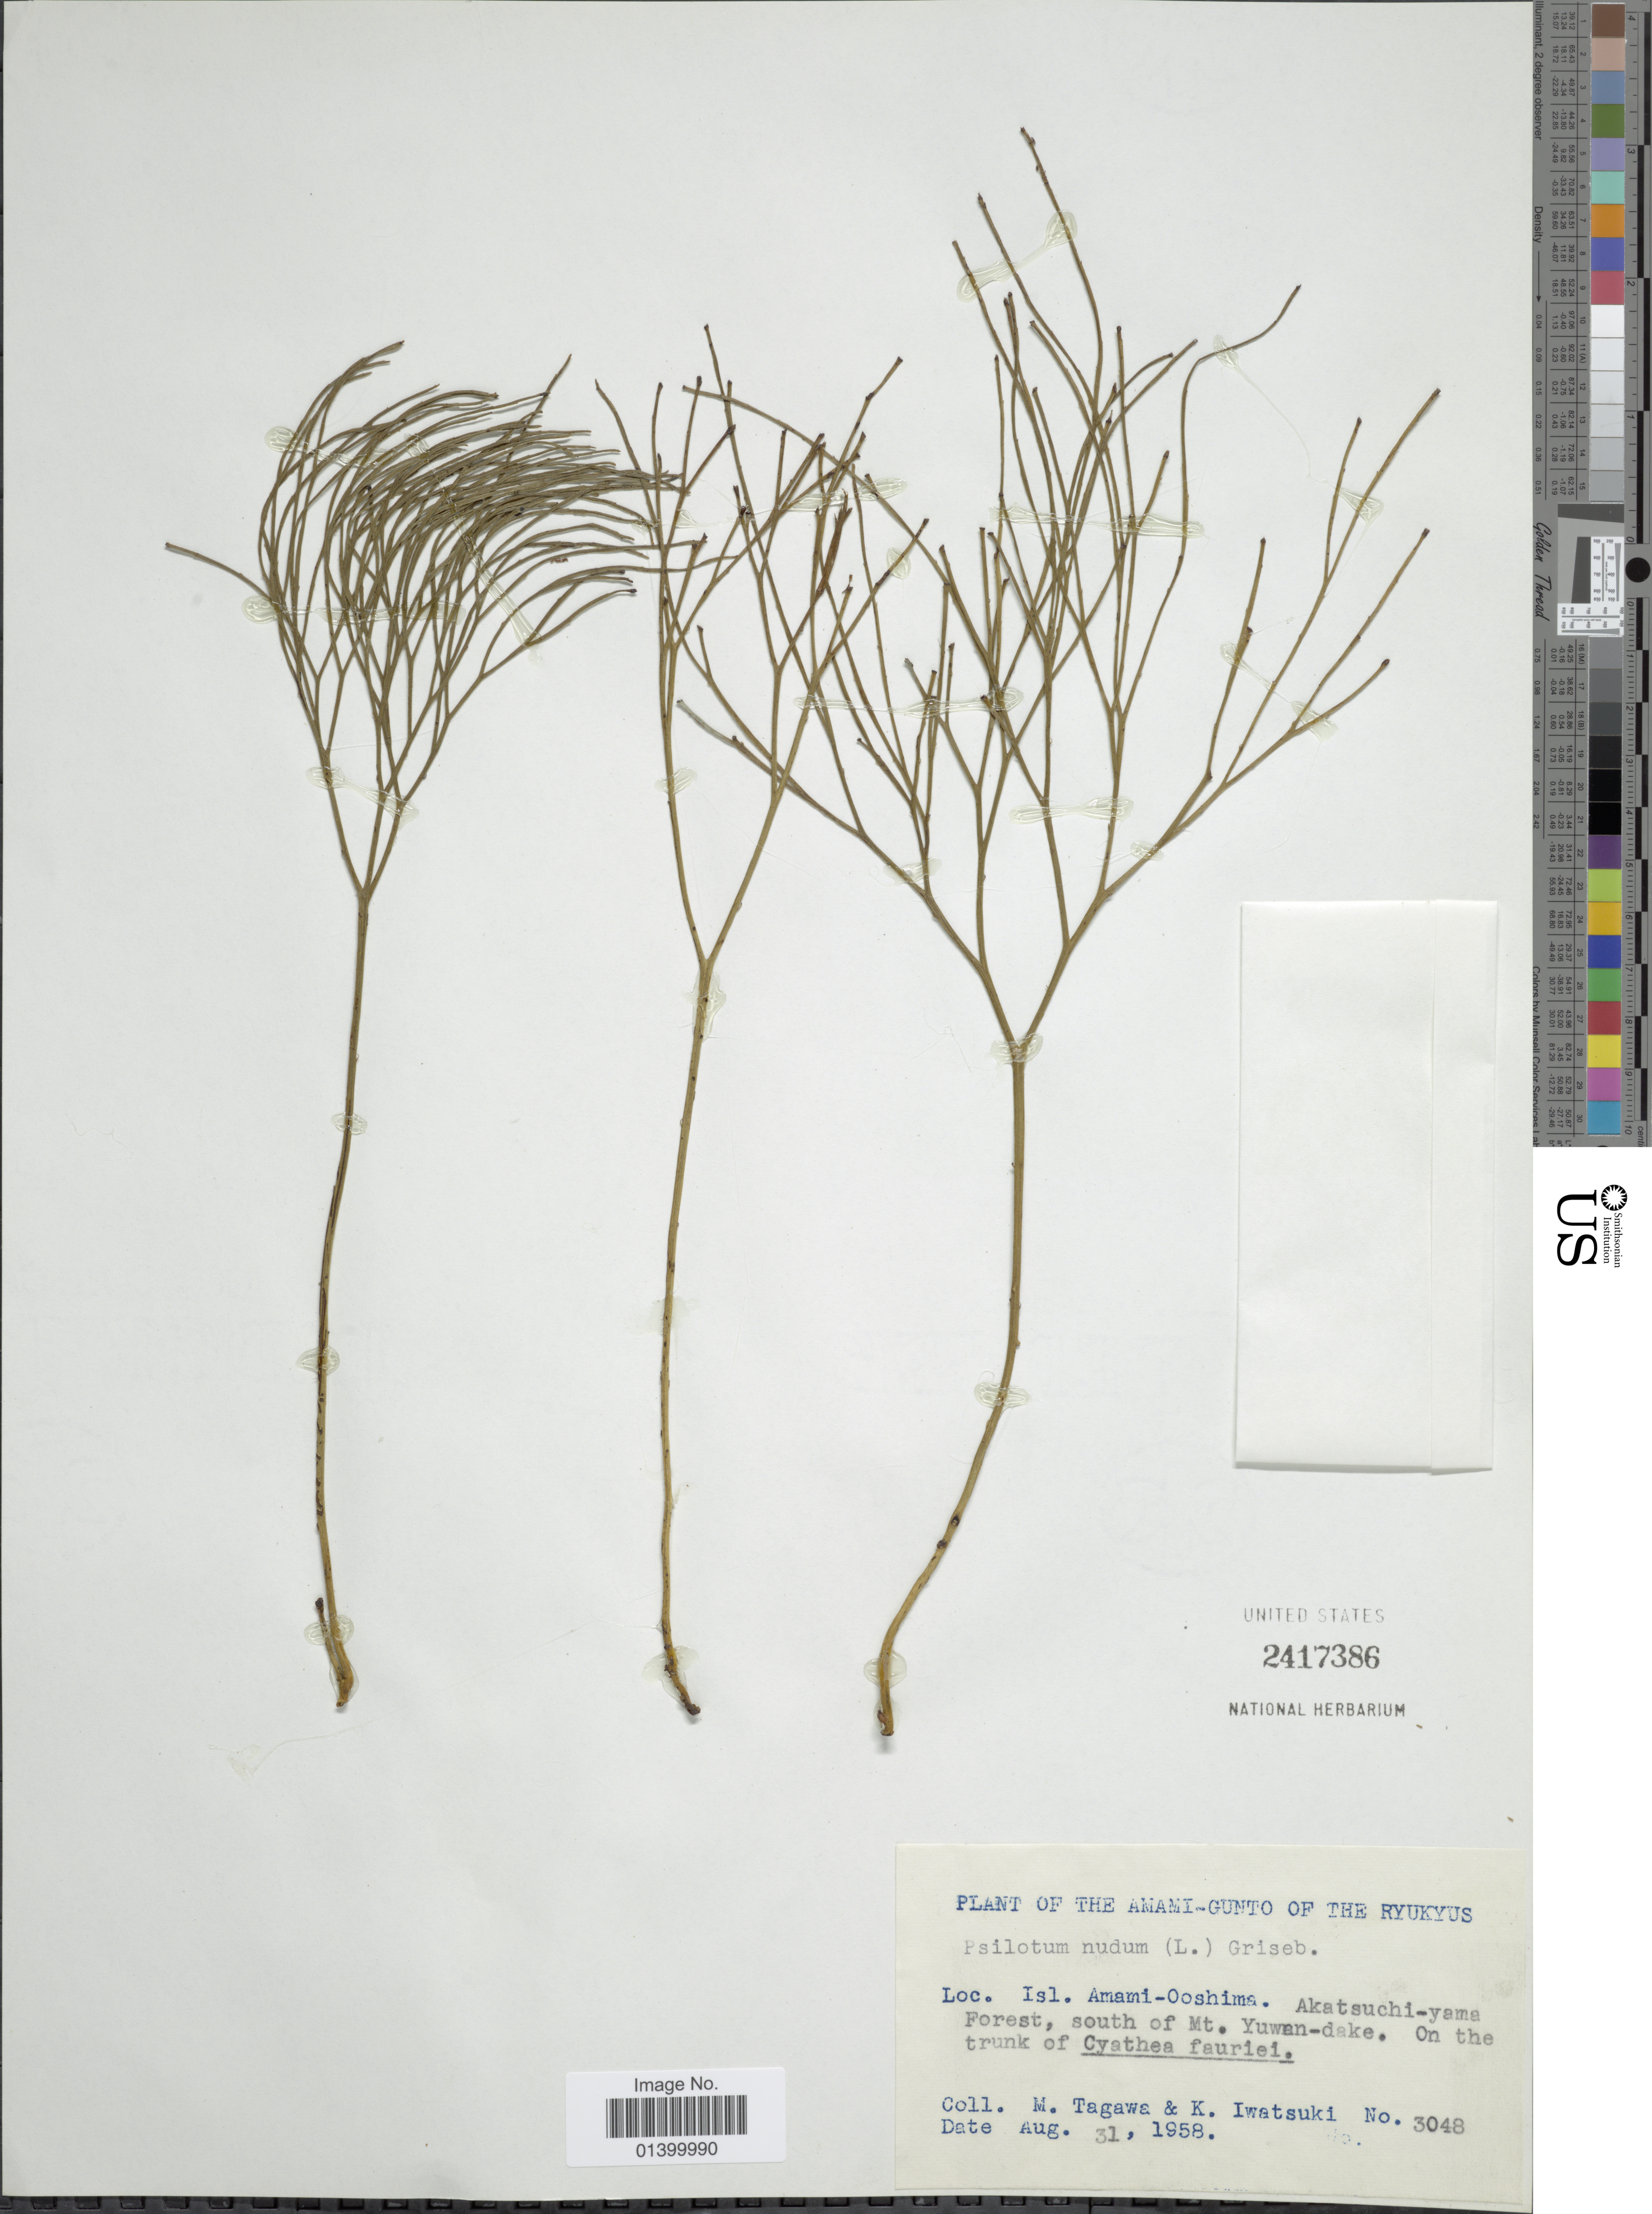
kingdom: Plantae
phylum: Tracheophyta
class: Polypodiopsida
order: Psilotales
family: Psilotaceae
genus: Psilotum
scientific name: Psilotum nudum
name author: (L.) P. Beauv.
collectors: M. Tagawa & K. Iwatsuki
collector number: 3048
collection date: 1958-08-31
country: Japan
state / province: Okinawa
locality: Amami-Gunto of the Ryukyus. Isl. Amami-Ooshima. Akatsuchi-yama Forest, south of Mt. Yuwan-dake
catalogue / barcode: US 2417386